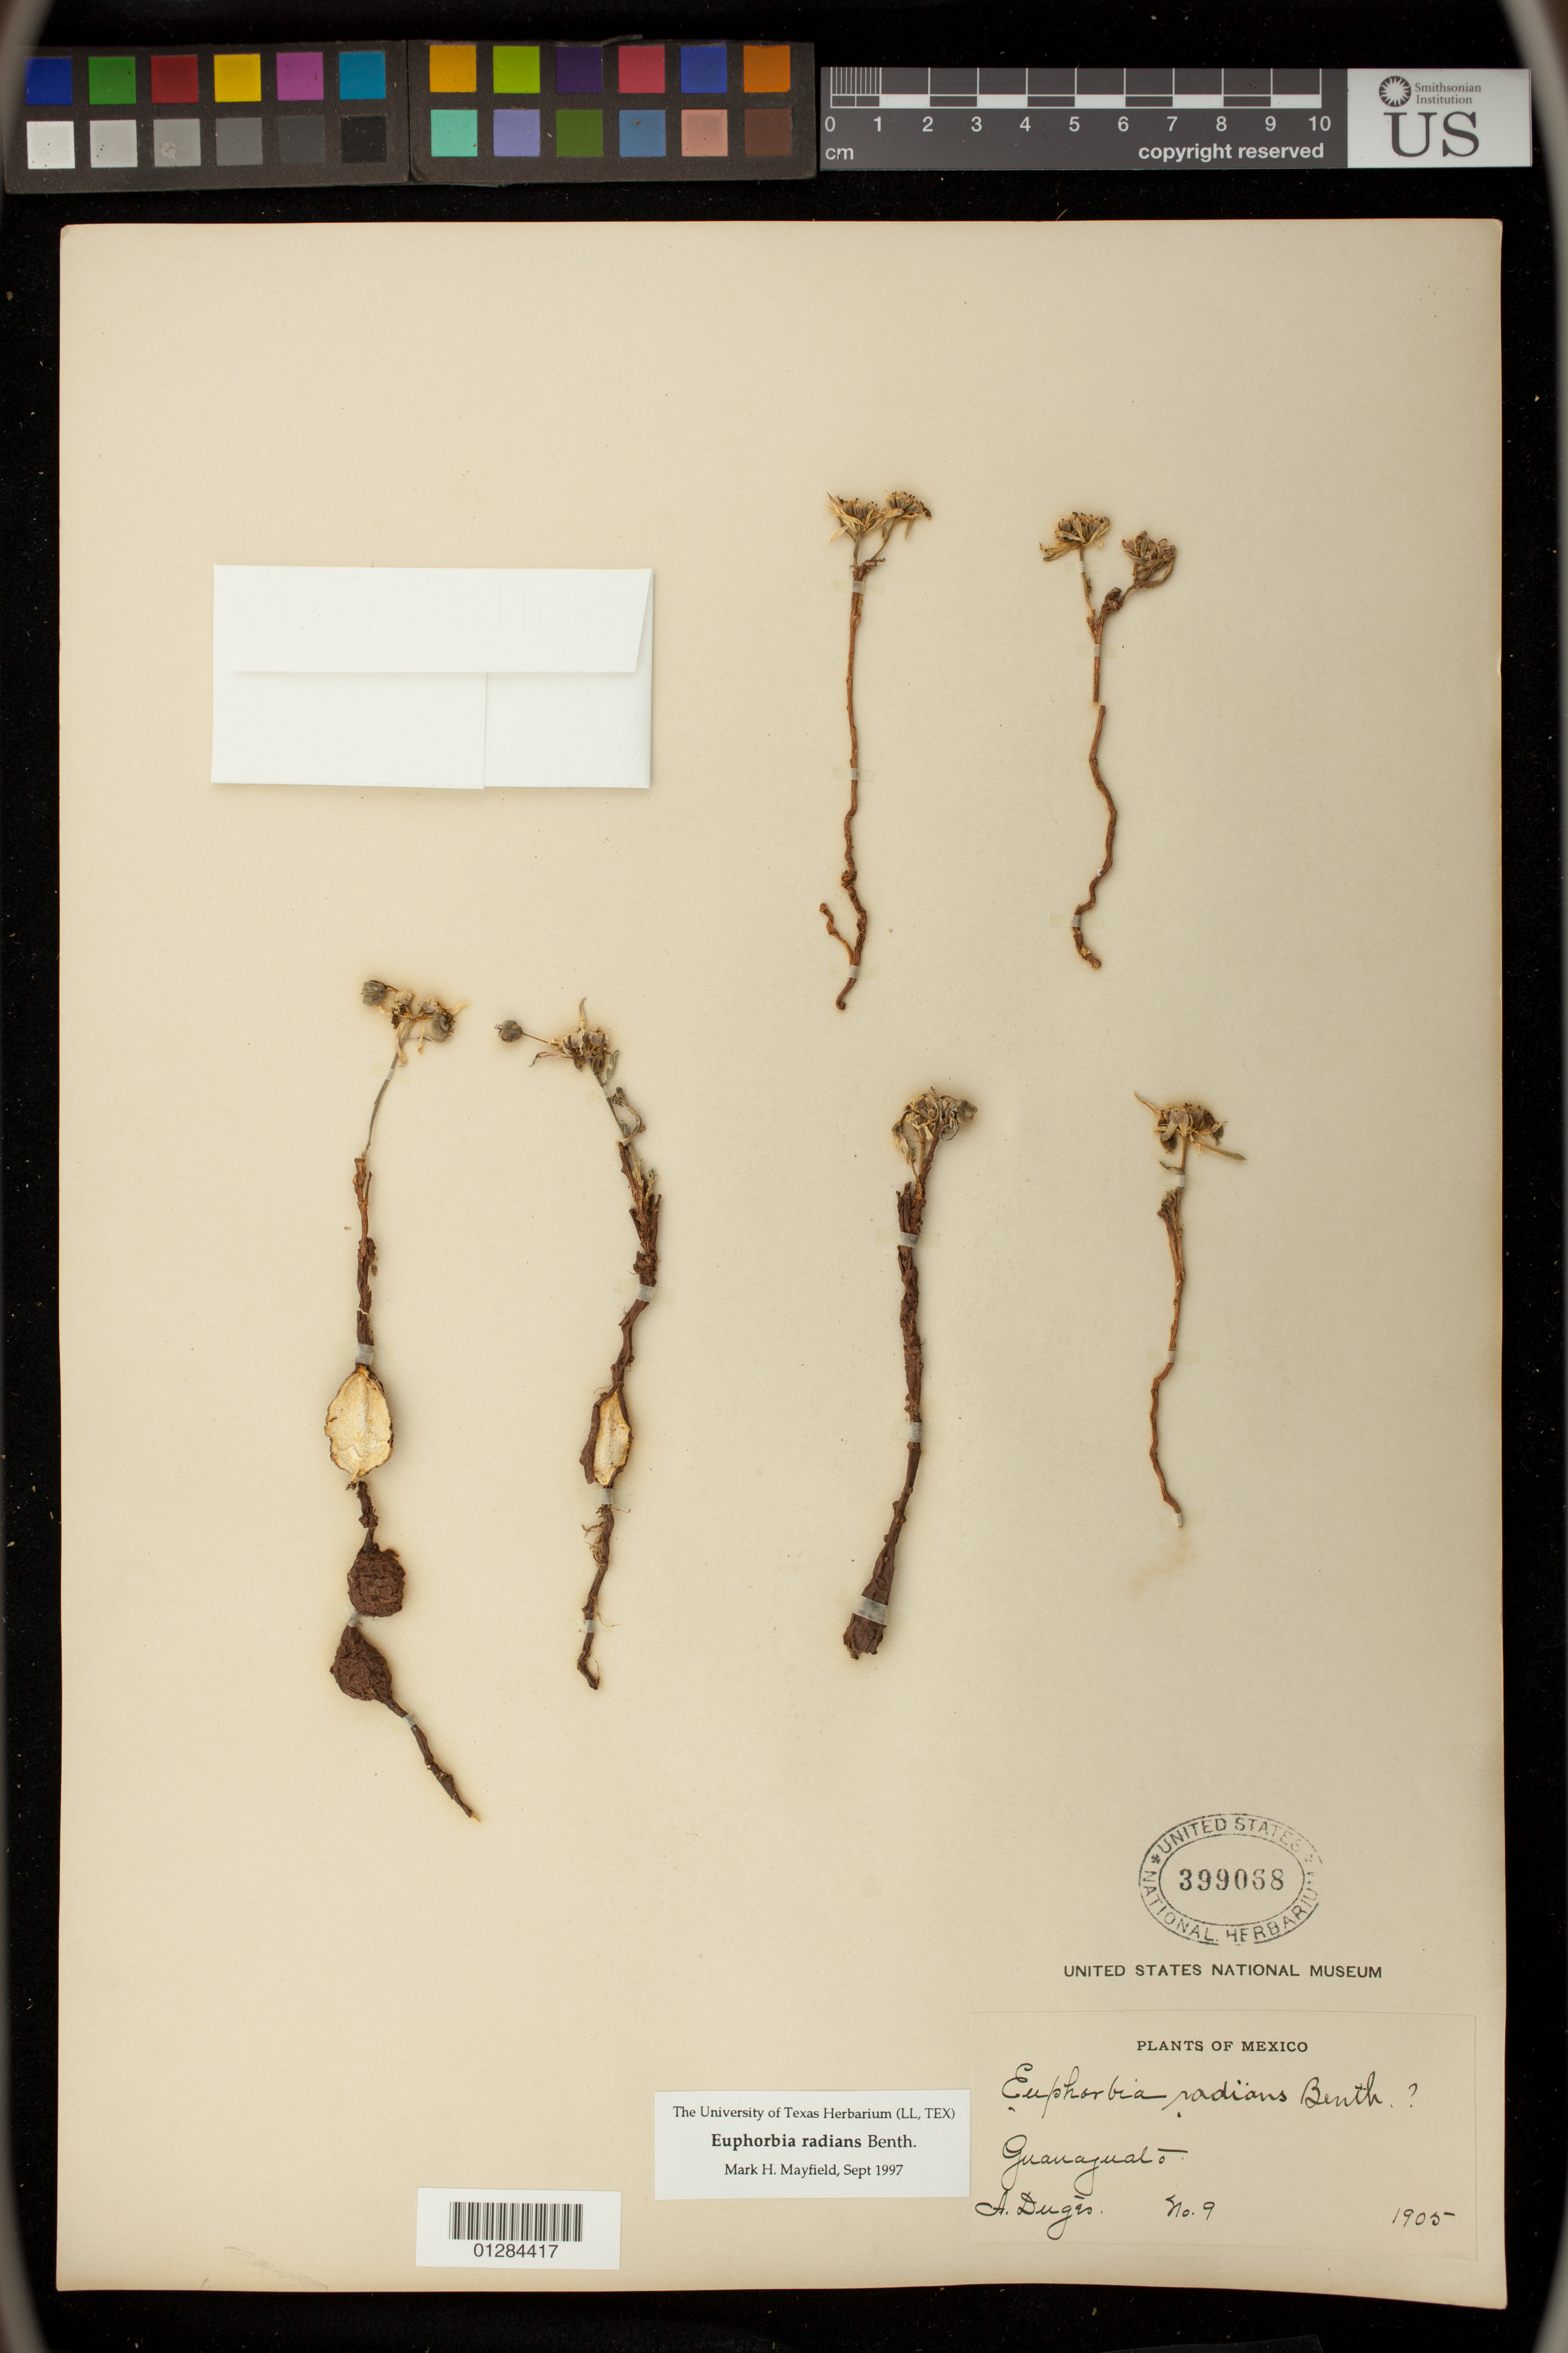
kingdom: Plantae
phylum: Tracheophyta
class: Magnoliopsida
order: Malpighiales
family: Euphorbiaceae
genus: Euphorbia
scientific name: Euphorbia radians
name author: Benth.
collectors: A. Dugas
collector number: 9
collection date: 1905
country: Mexico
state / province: Guanajuato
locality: Guanajuato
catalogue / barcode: US 3999068